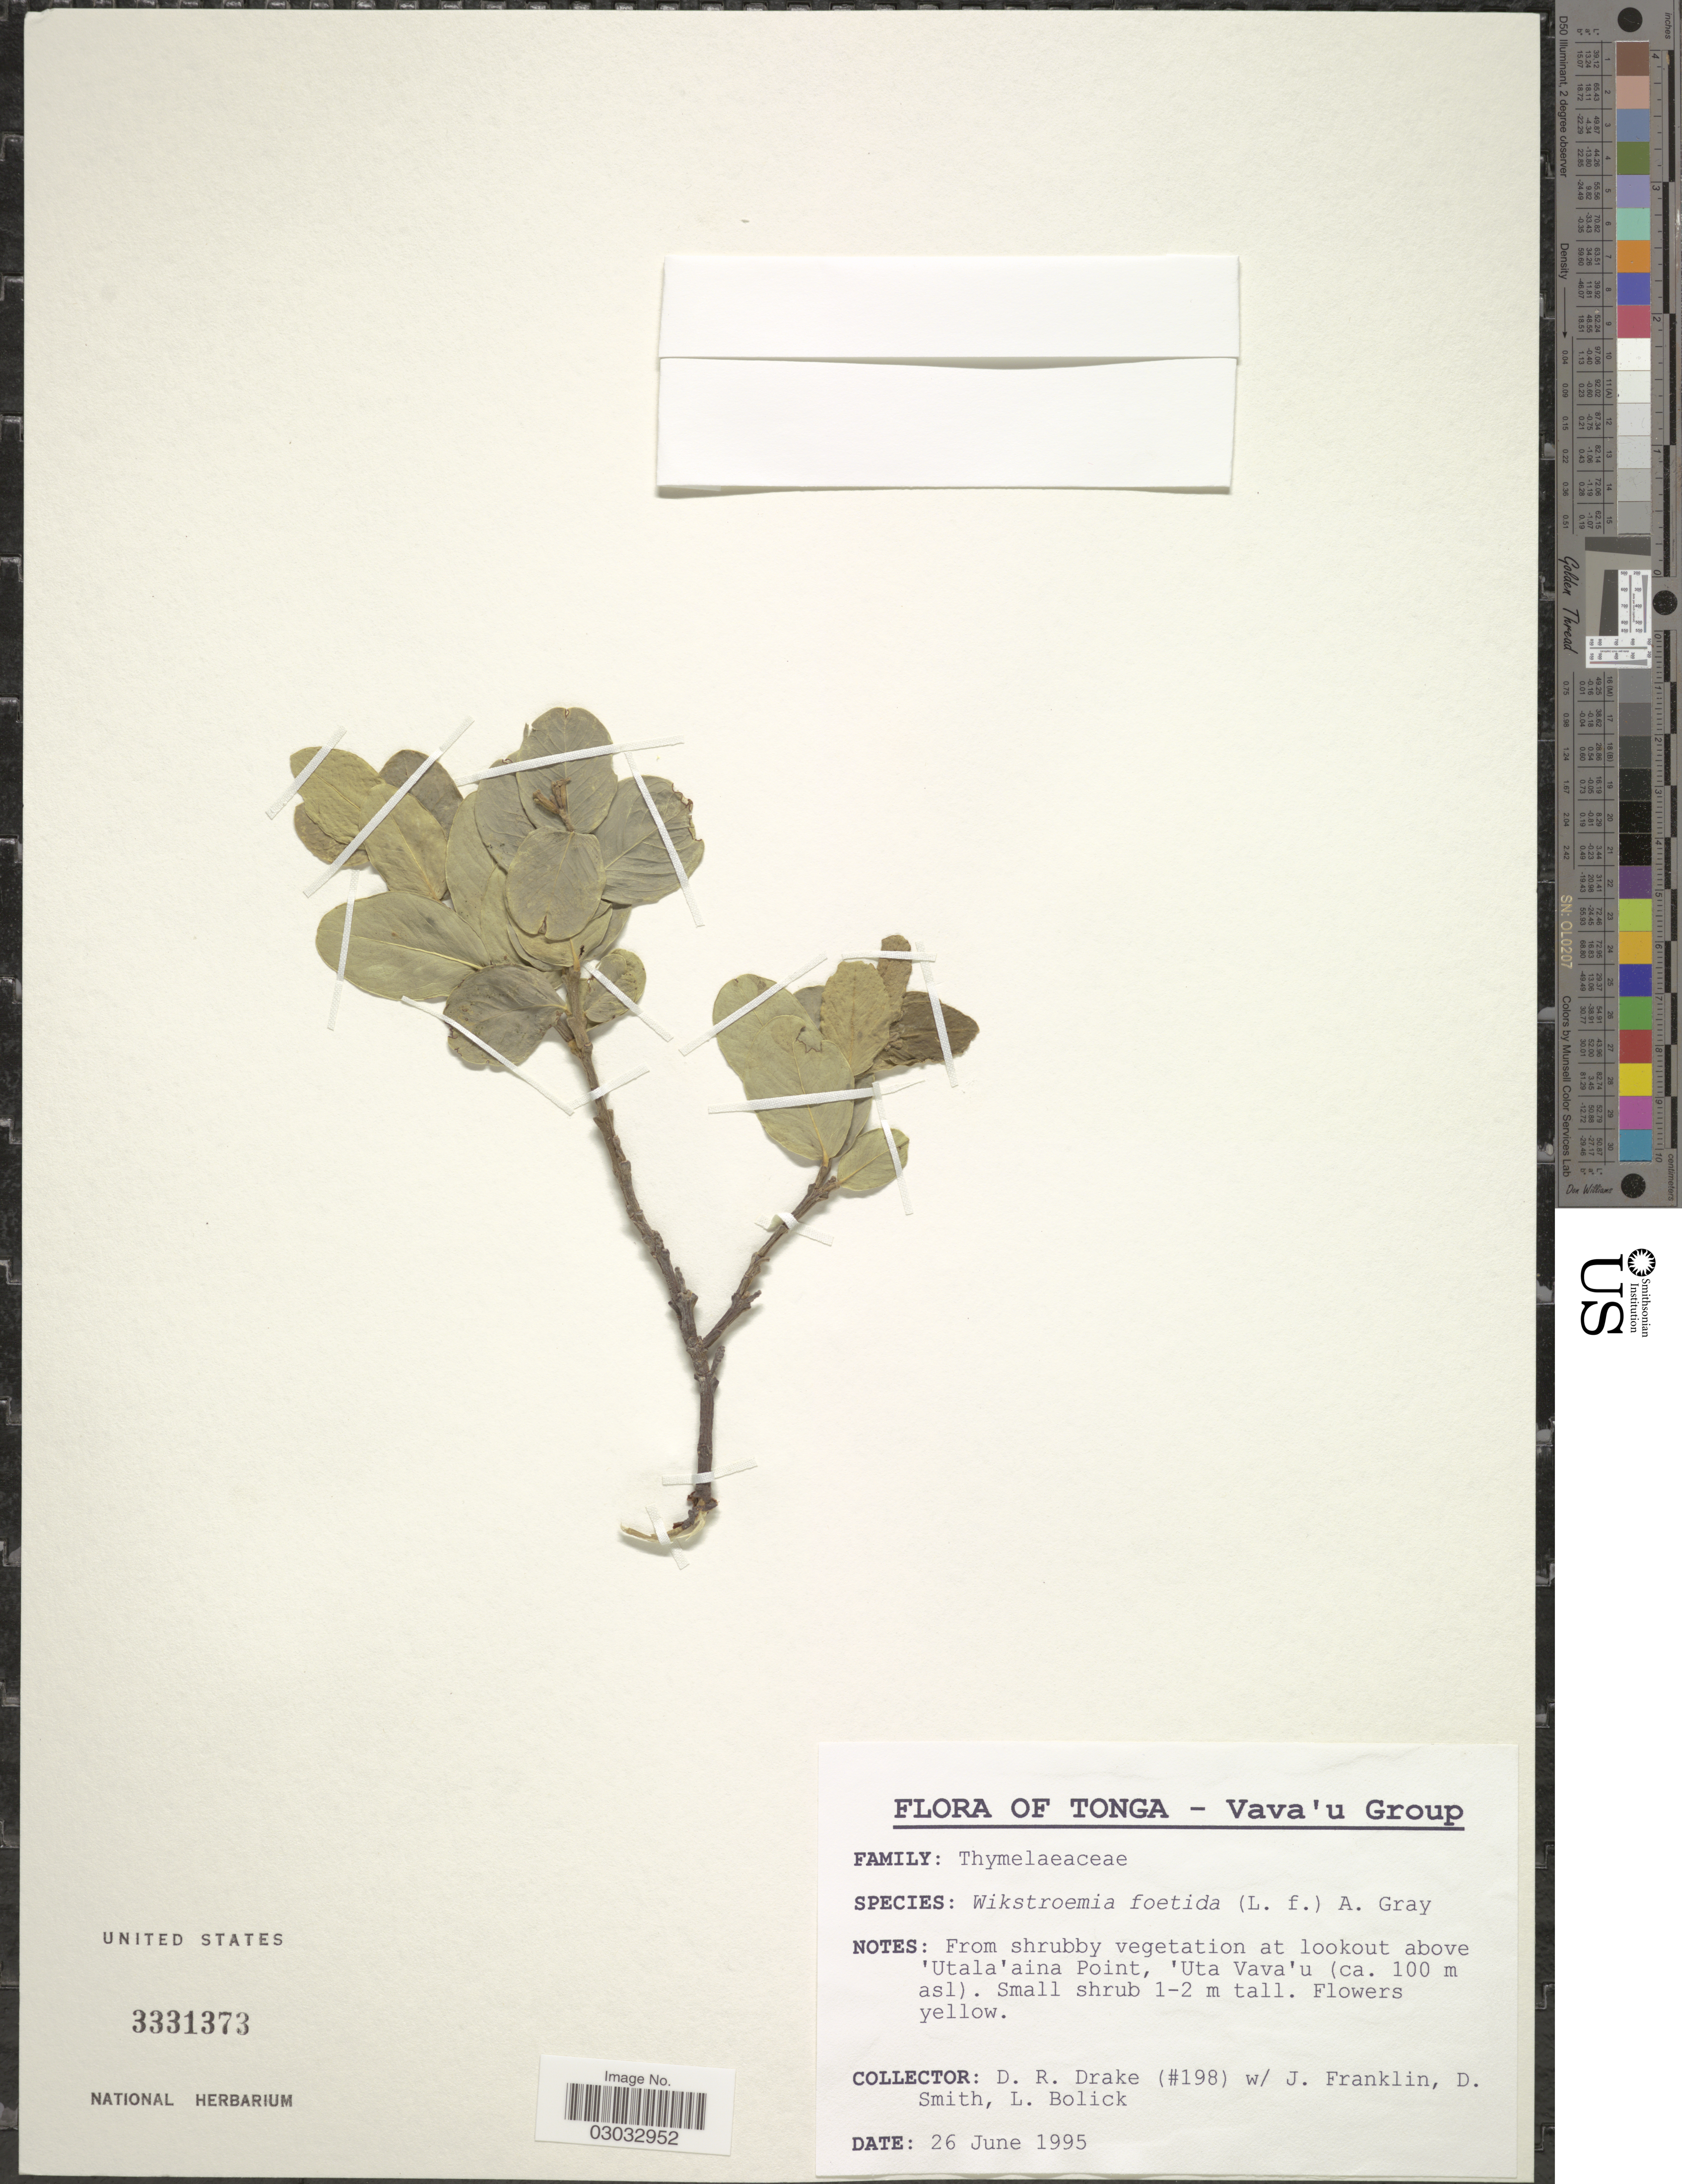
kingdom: Plantae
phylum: Tracheophyta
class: Magnoliopsida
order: Malvales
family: Thymelaeaceae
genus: Wikstroemia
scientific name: Wikstroemia coriacea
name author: Seem.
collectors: D.R. Drake, J. Franklin, D. Smith & L. Bolick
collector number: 198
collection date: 1995-06-26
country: Tonga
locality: Vava'u Group, From shrubby vegetation at lookout above 'Utala'aina Point, 'Uta Vava'u.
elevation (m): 100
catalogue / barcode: US 3331373